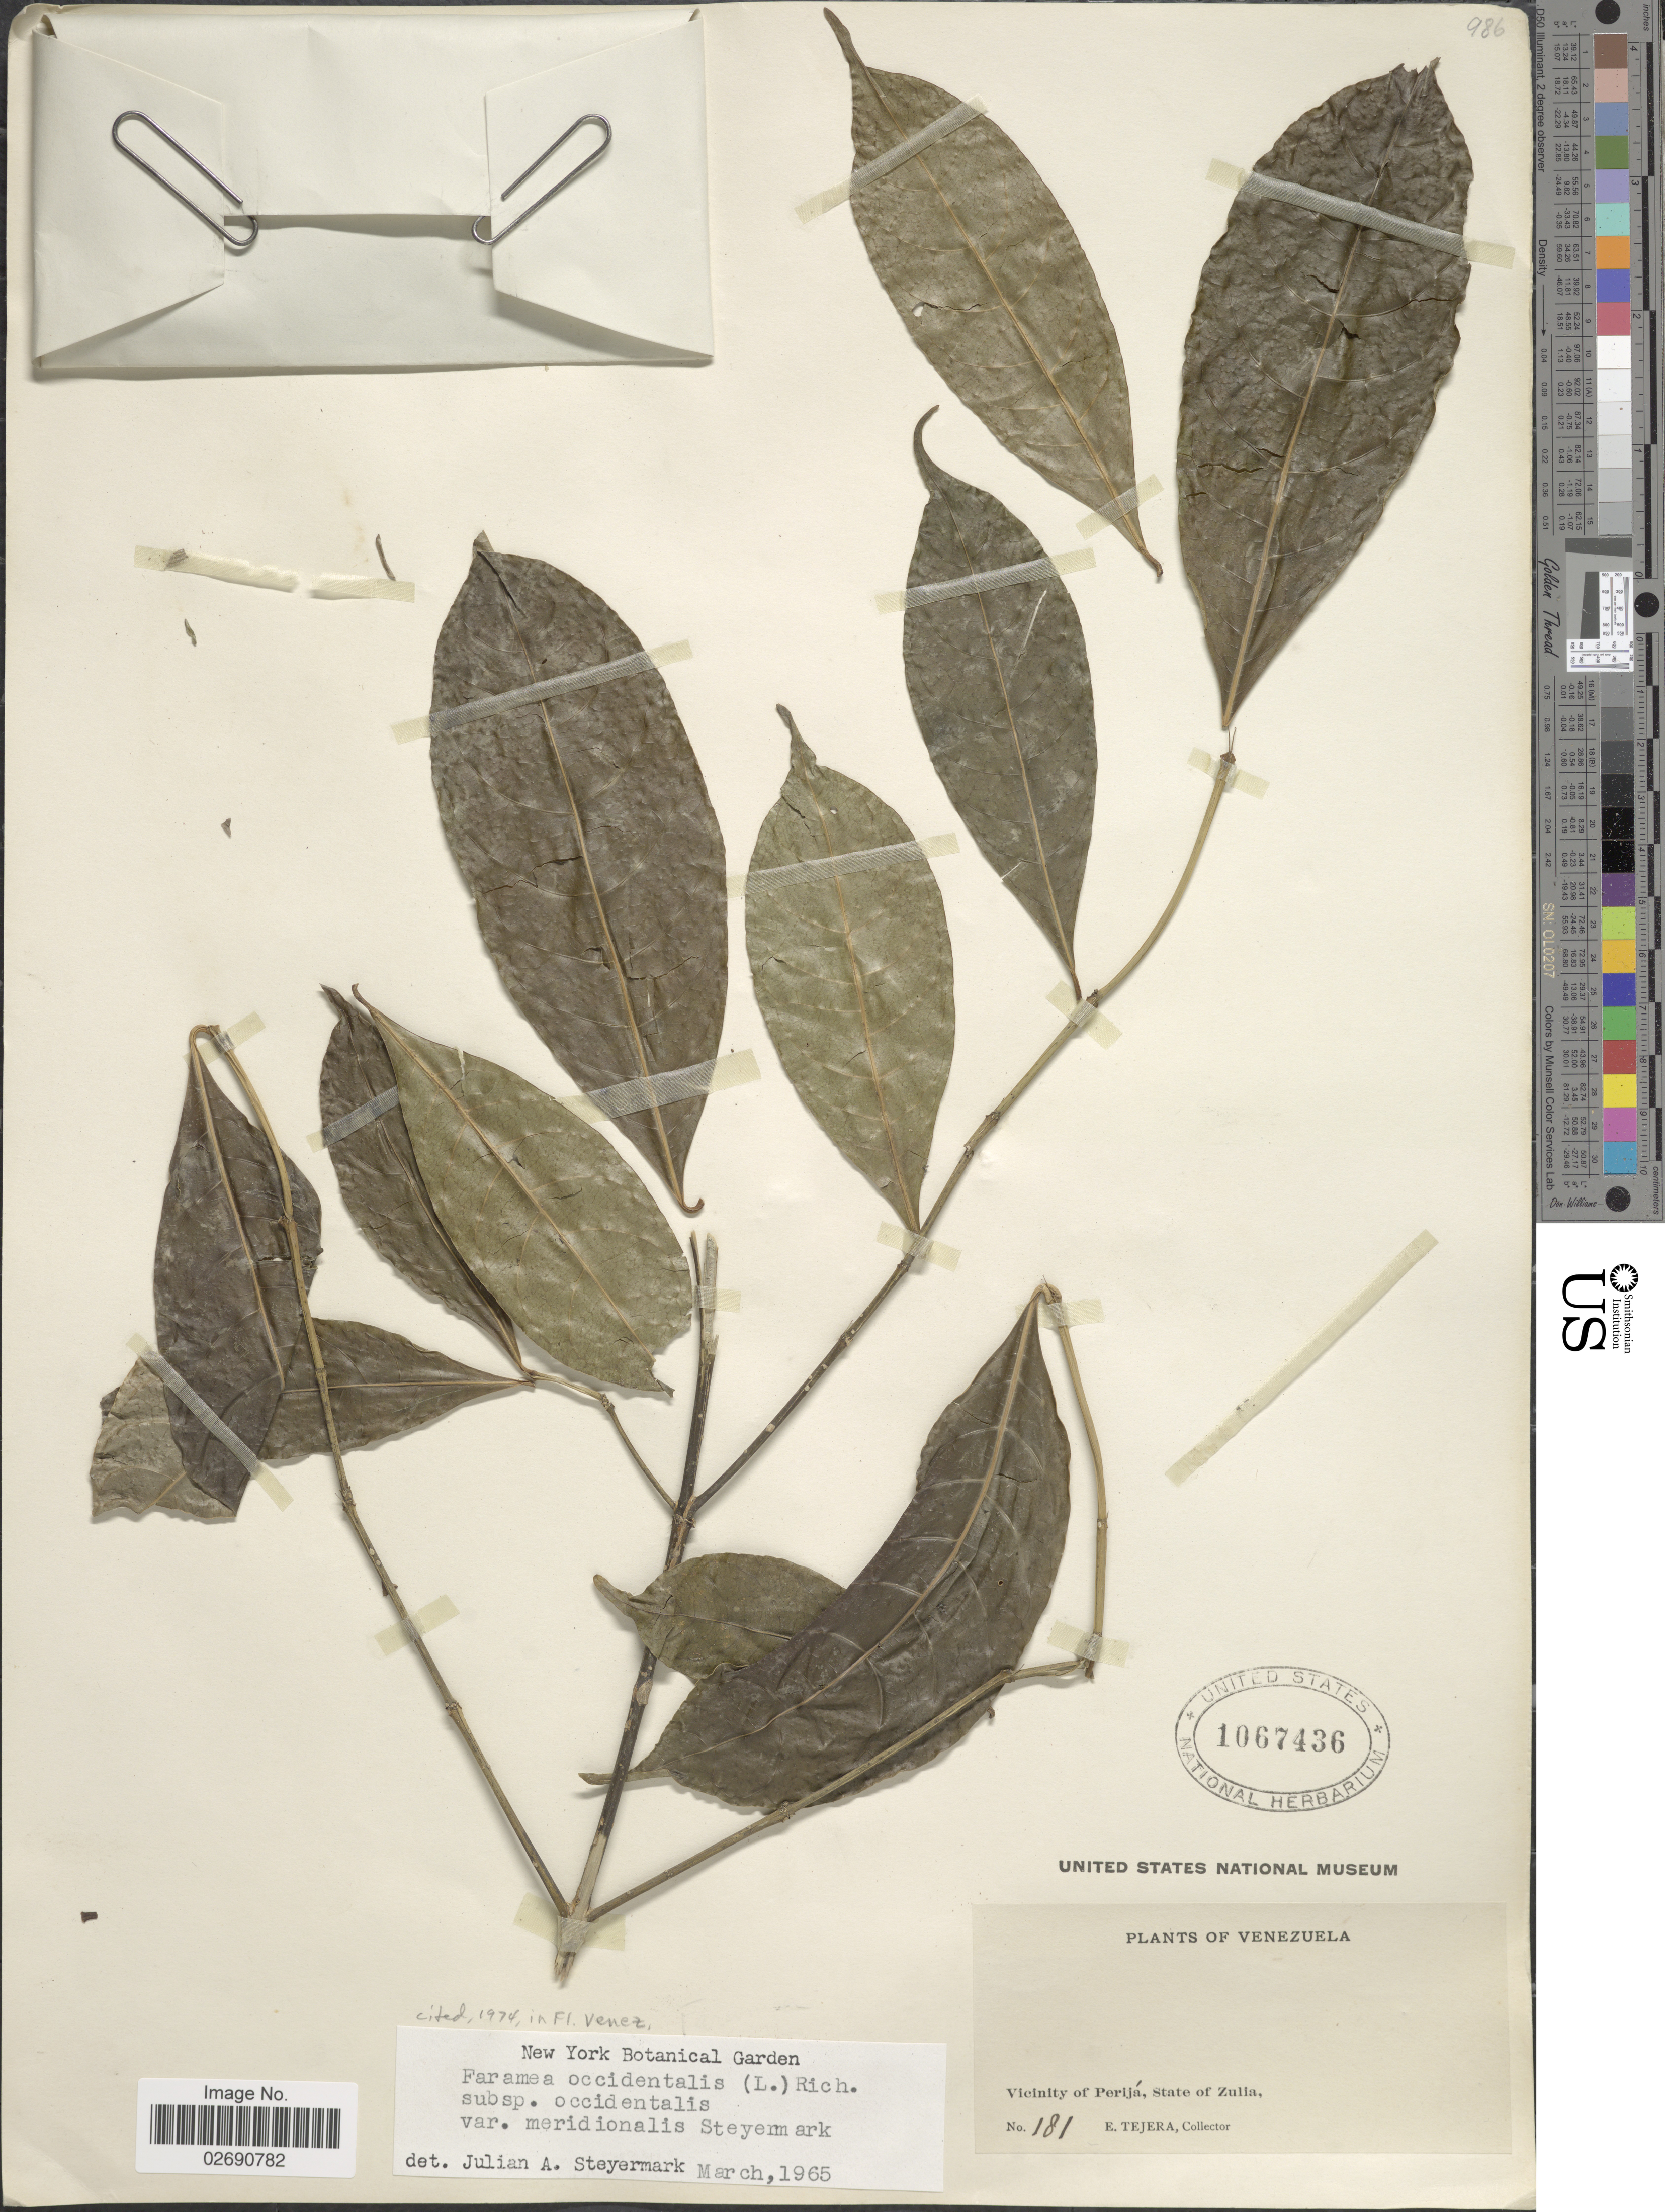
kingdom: Plantae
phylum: Tracheophyta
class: Magnoliopsida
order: Gentianales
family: Rubiaceae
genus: Faramea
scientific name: Faramea occidentalis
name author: (L.) A. Rich.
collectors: E. Tejera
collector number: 181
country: Venezuela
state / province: Zulia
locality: Vicinity of Perijá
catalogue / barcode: US 1067436